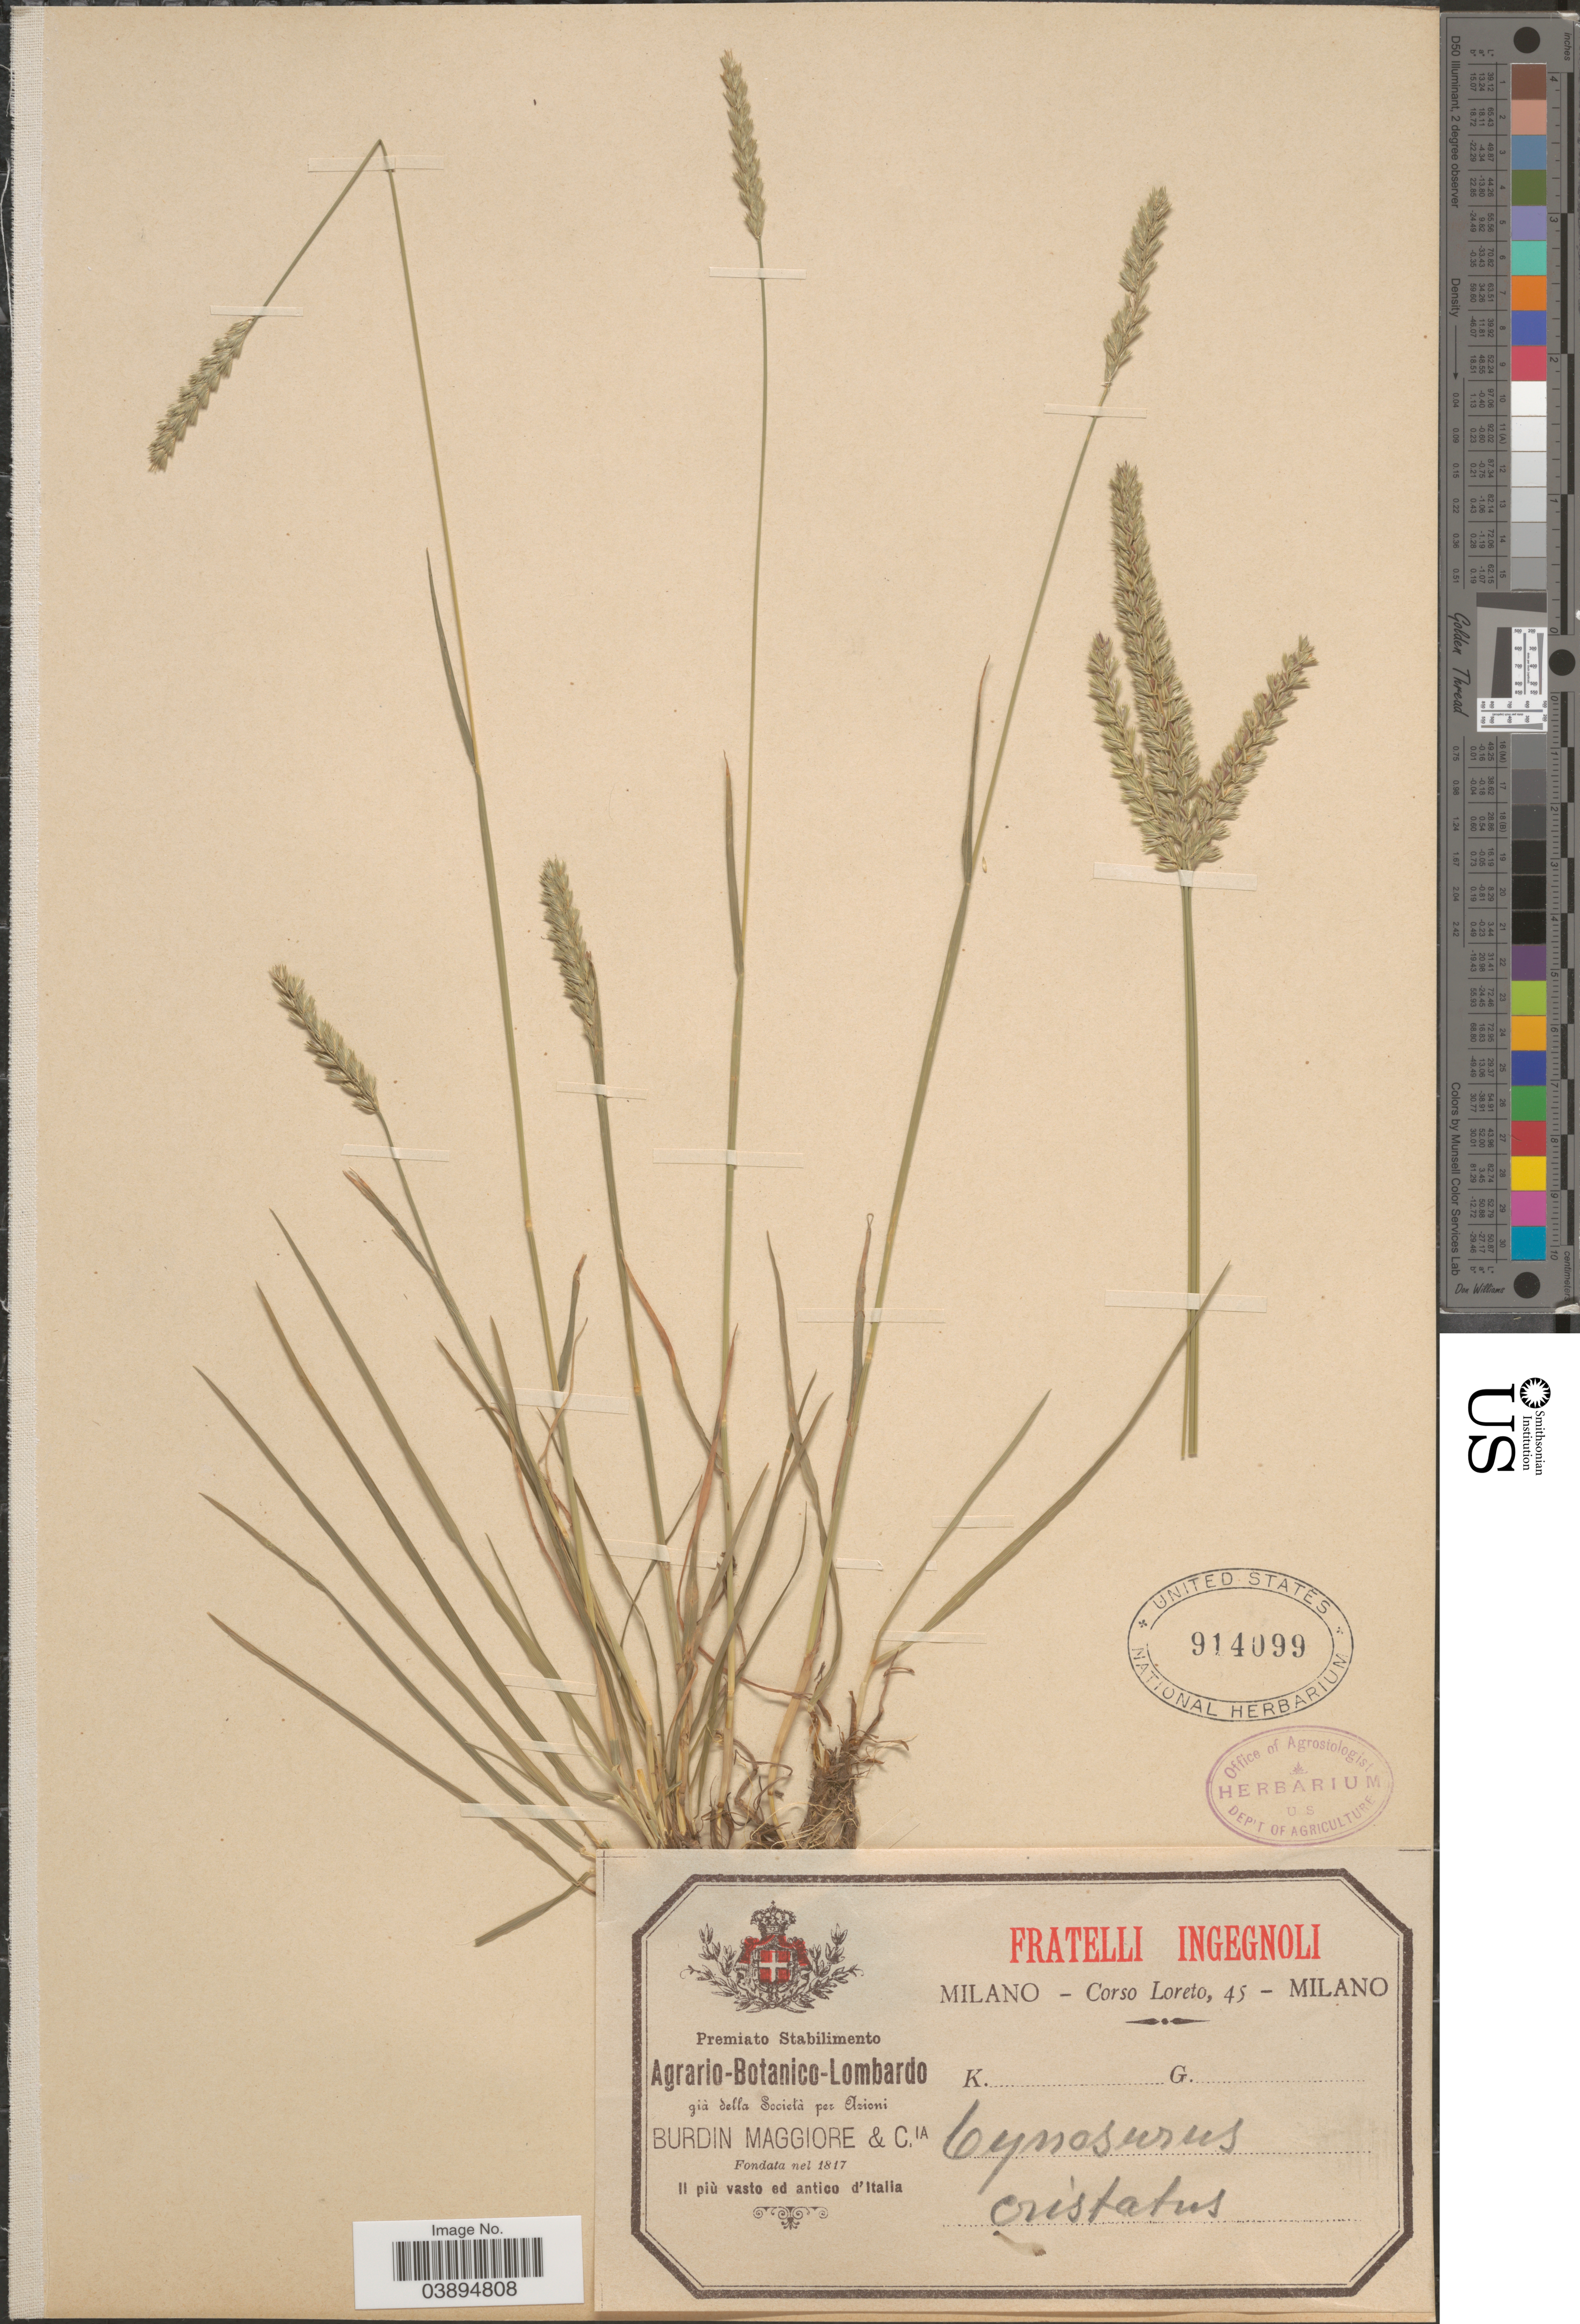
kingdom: Plantae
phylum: Tracheophyta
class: Liliopsida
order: Poales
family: Poaceae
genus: Cynosurus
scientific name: Cynosurus cristatus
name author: L.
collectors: Loreto, C.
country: Italy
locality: Milano. [unsure placement]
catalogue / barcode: US 914099